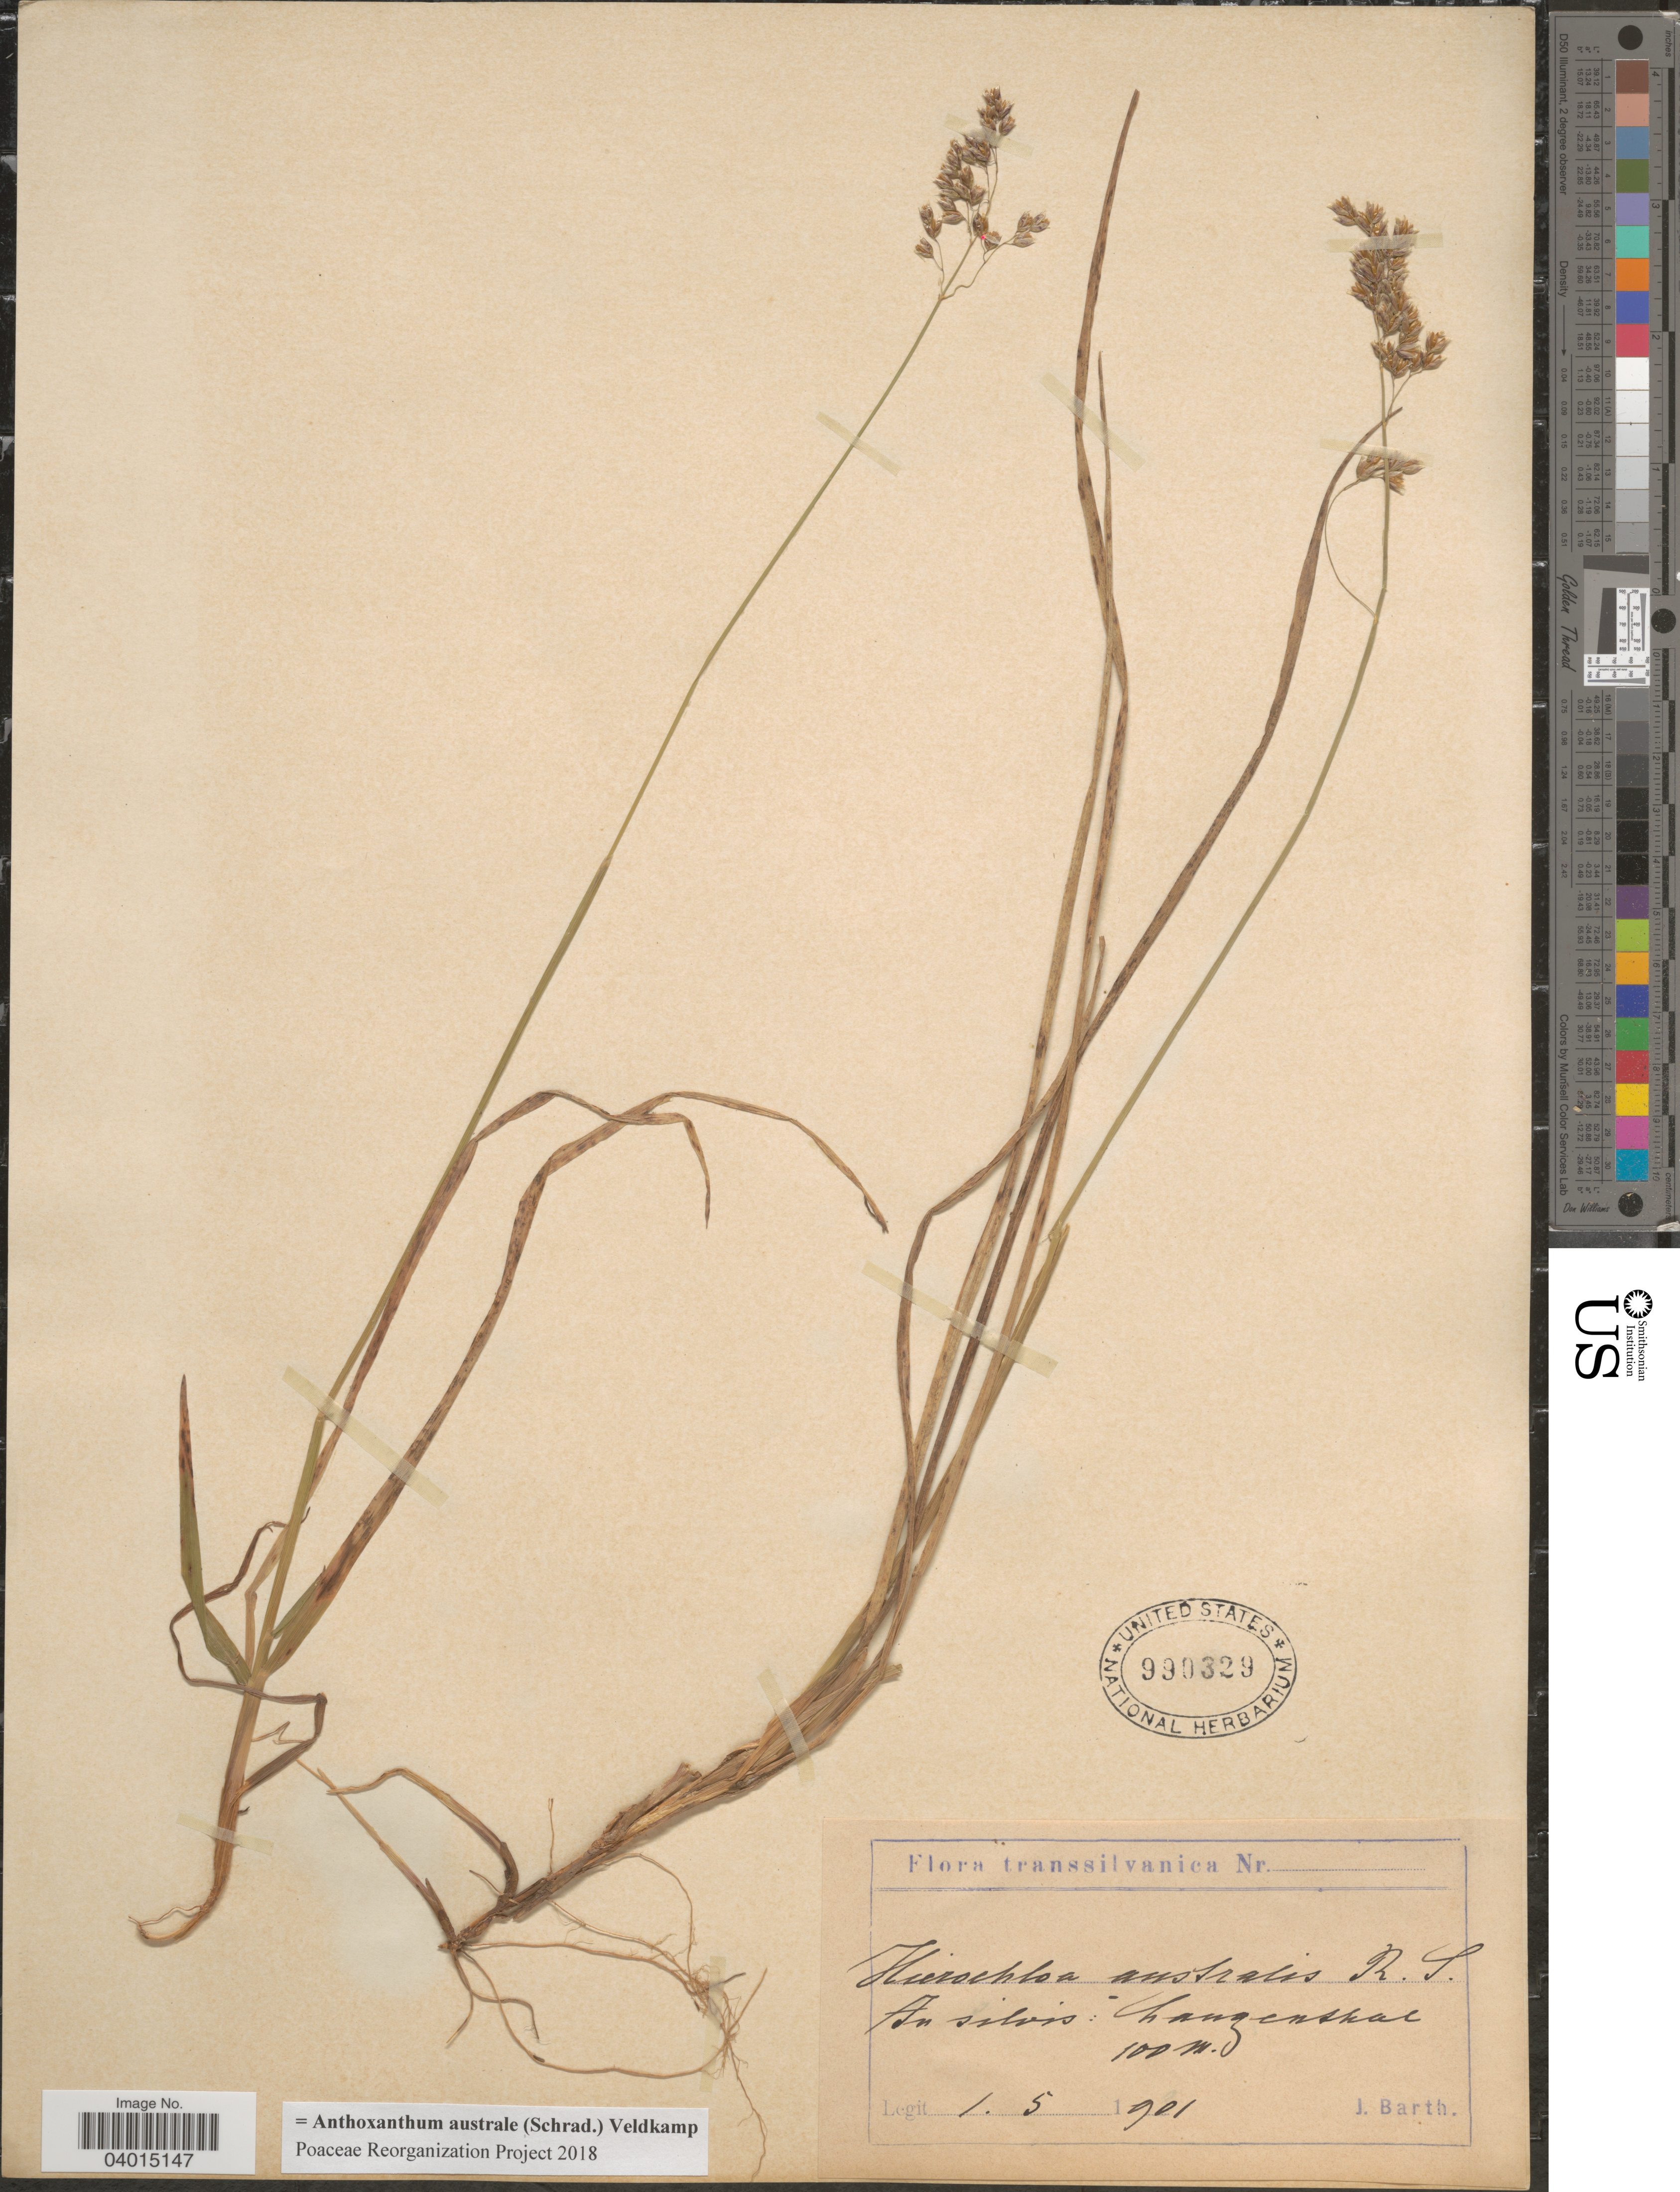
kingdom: Plantae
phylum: Tracheophyta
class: Liliopsida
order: Poales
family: Poaceae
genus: Anthoxanthum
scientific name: Anthoxanthum australe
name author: (Schrad.) Veldkamp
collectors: J. Barth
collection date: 1901-05-01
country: Romania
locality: Transsilvanica. In silvis: Changenskal [interpreted].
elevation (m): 100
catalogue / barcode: US 990329